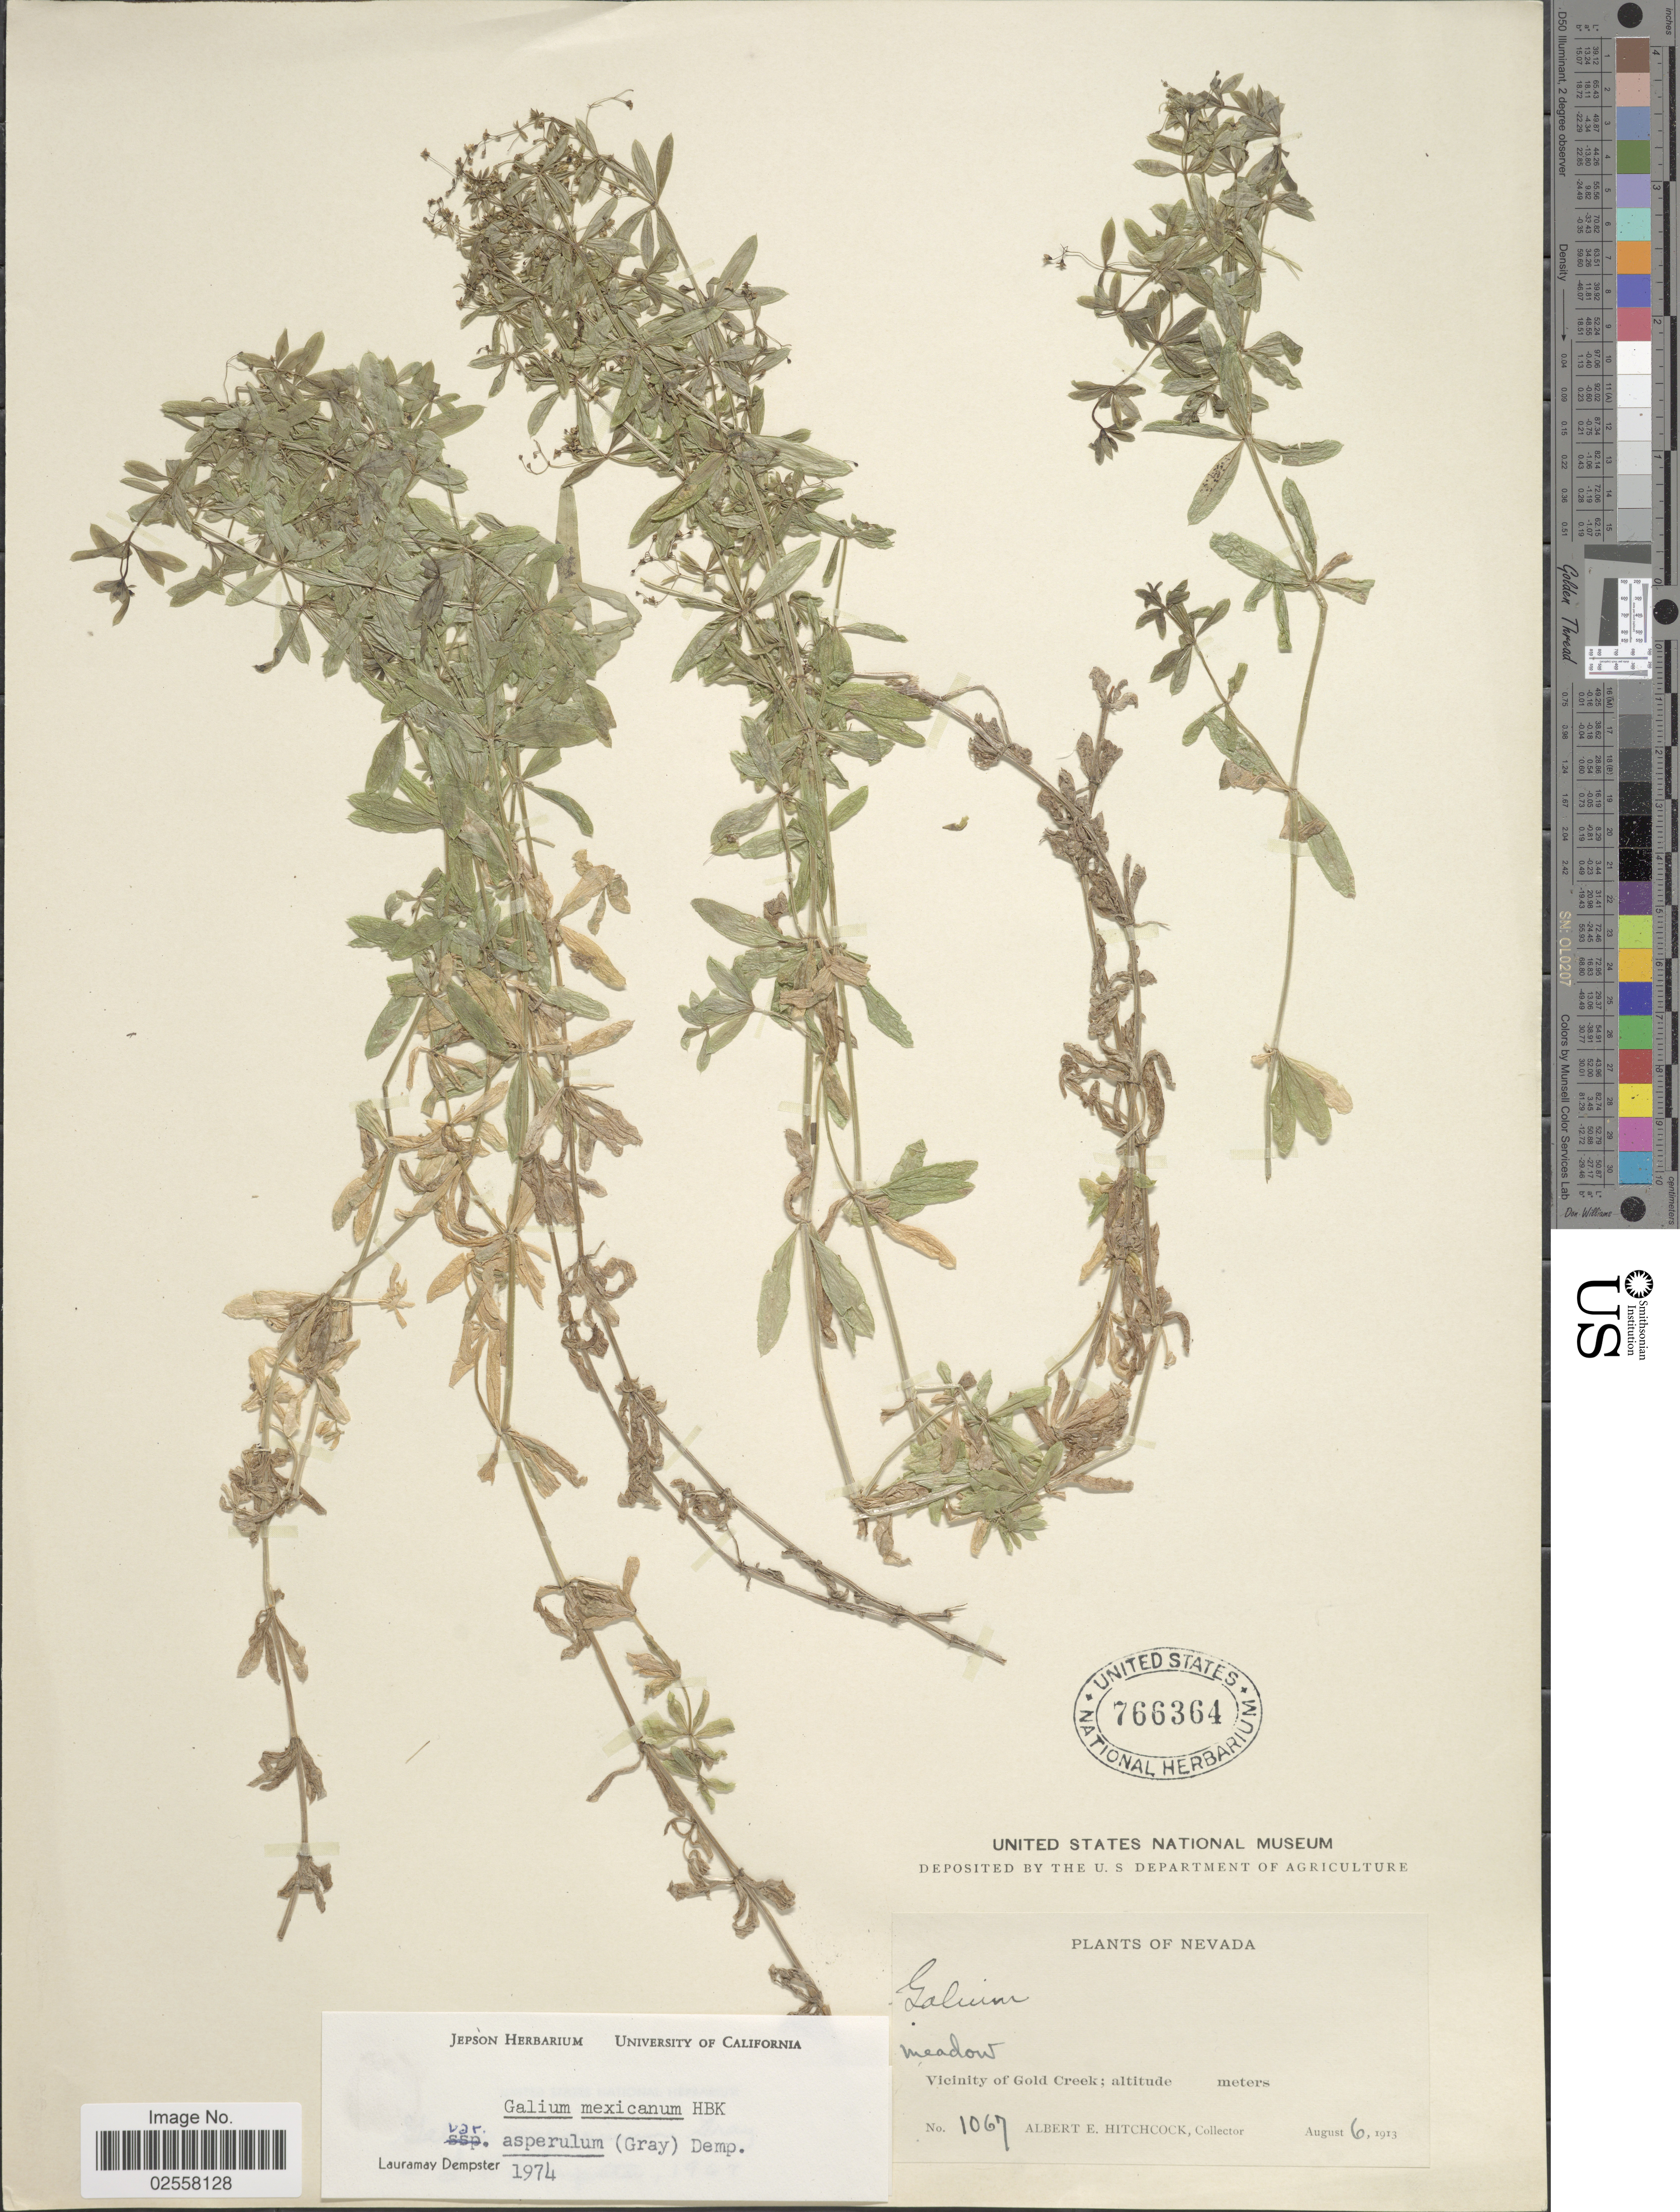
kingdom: Plantae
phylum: Tracheophyta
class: Magnoliopsida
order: Gentianales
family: Rubiaceae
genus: Galium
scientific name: Galium mexicanum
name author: Kunth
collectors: A. Hitchcock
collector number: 1067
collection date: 1913-08-06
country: United States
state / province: Nevada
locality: Vicinity of Gold Creek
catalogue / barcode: US 766364